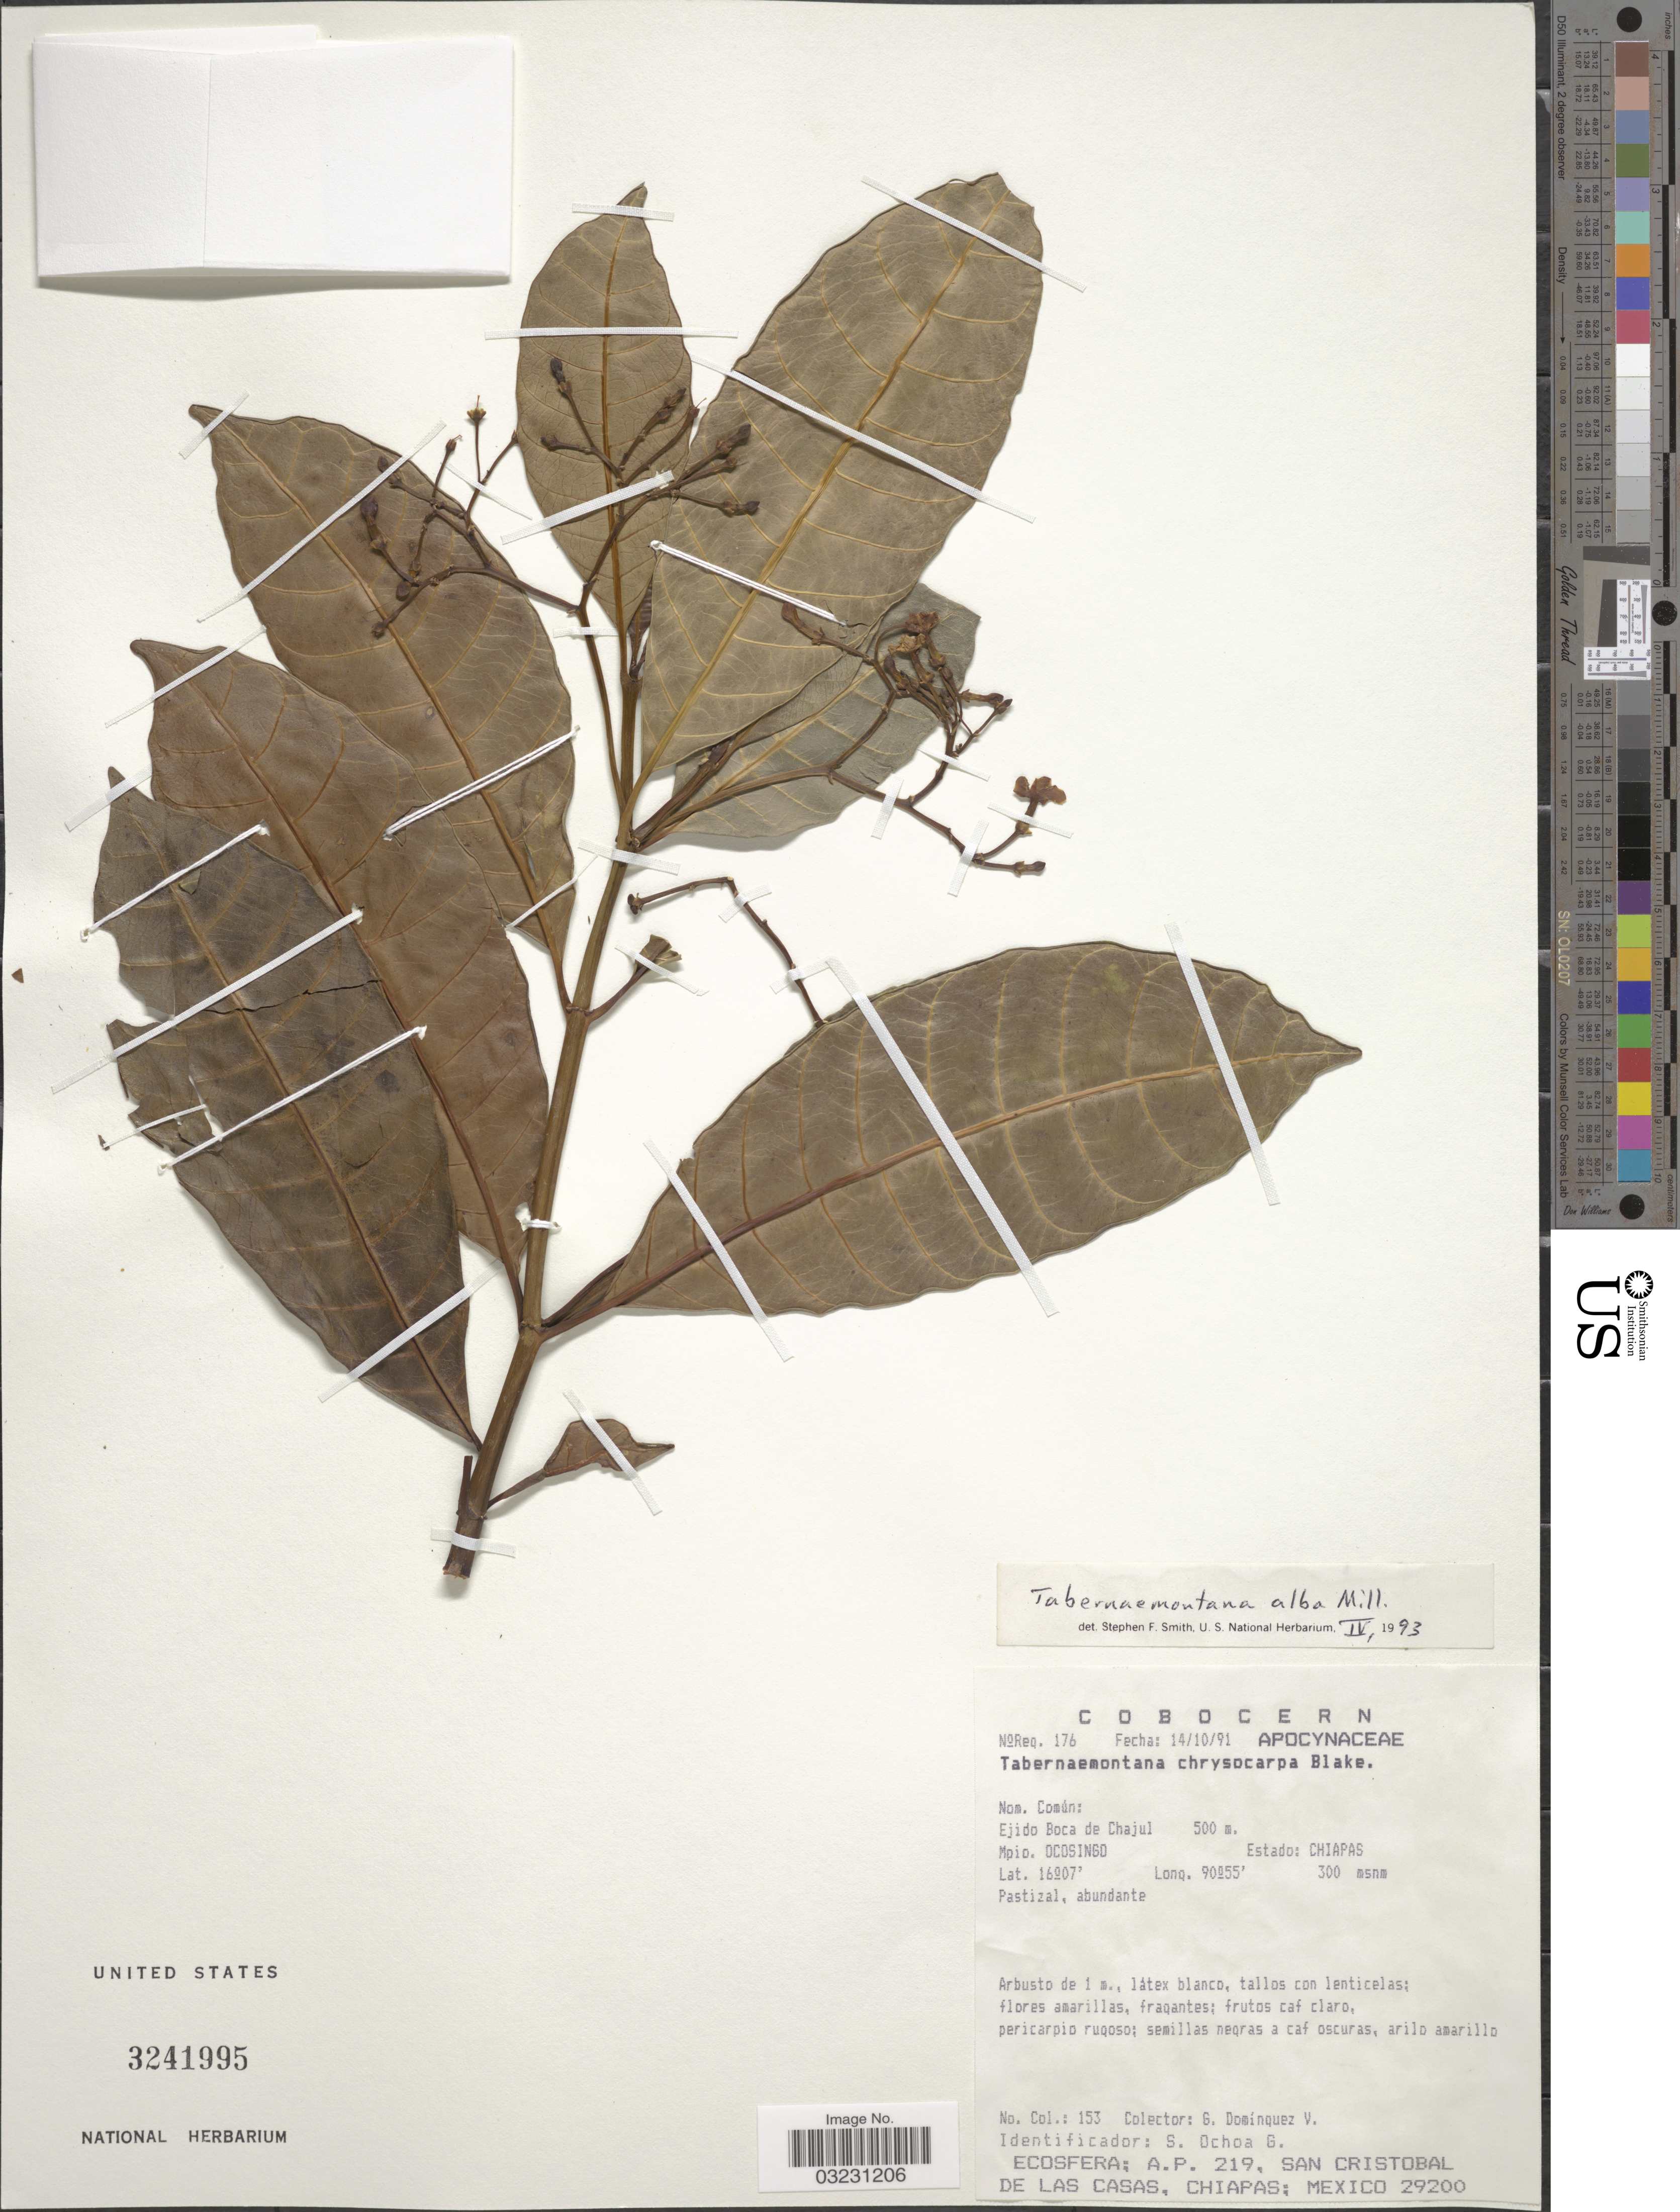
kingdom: Plantae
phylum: Tracheophyta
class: Magnoliopsida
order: Gentianales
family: Apocynaceae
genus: Tabernaemontana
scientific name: Tabernaemontana alba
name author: Mill.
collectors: G. Domínguez V.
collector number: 153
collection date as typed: Transcribed d/m/y: 14/10/91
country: Mexico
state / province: Chiapas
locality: Ejido Boca de Chajul. Mpio. Ocosingo.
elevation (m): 300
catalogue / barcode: US 3241995